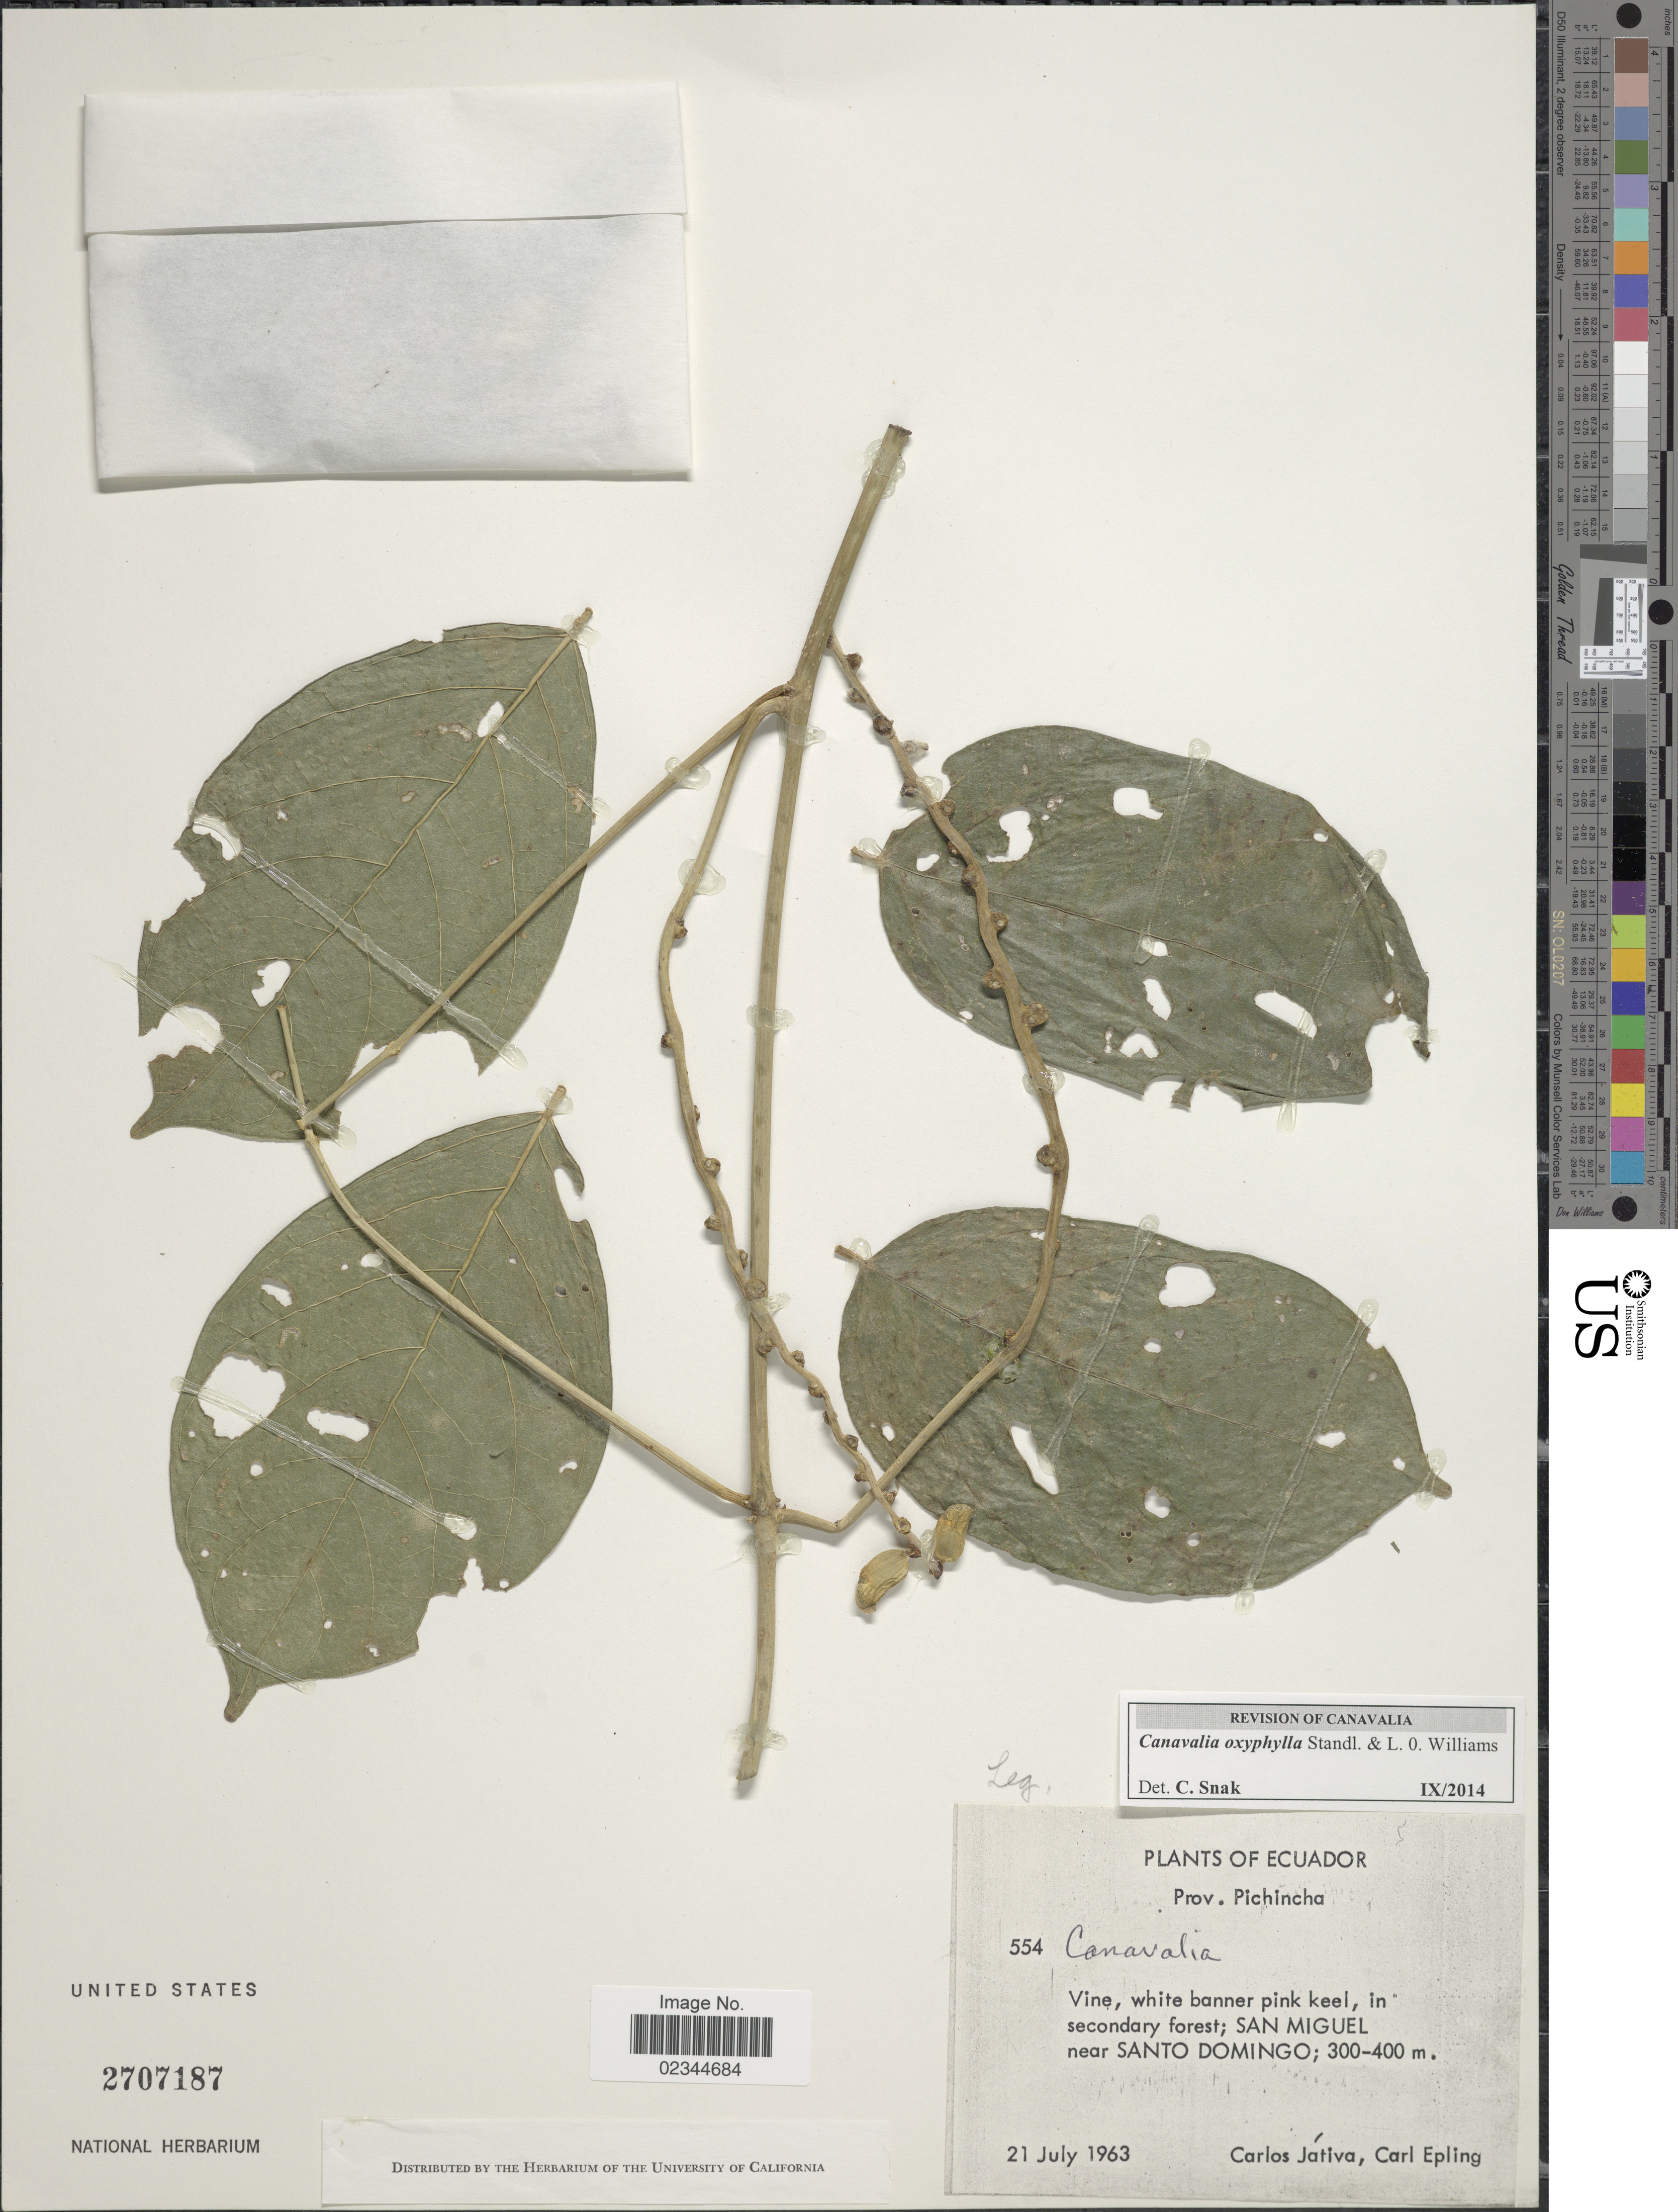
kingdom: Plantae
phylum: Tracheophyta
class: Magnoliopsida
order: Fabales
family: Fabaceae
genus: Canavalia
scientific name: Canavalia oxyphylla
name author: Standl. & L.O. Williams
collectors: C. D. Játiva & C. C. Epling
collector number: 554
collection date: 1963-07-21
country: Ecuador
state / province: Pichincha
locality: Prov. Pichincha. San Miguel near Santo Domingo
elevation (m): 300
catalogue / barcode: US 2707187